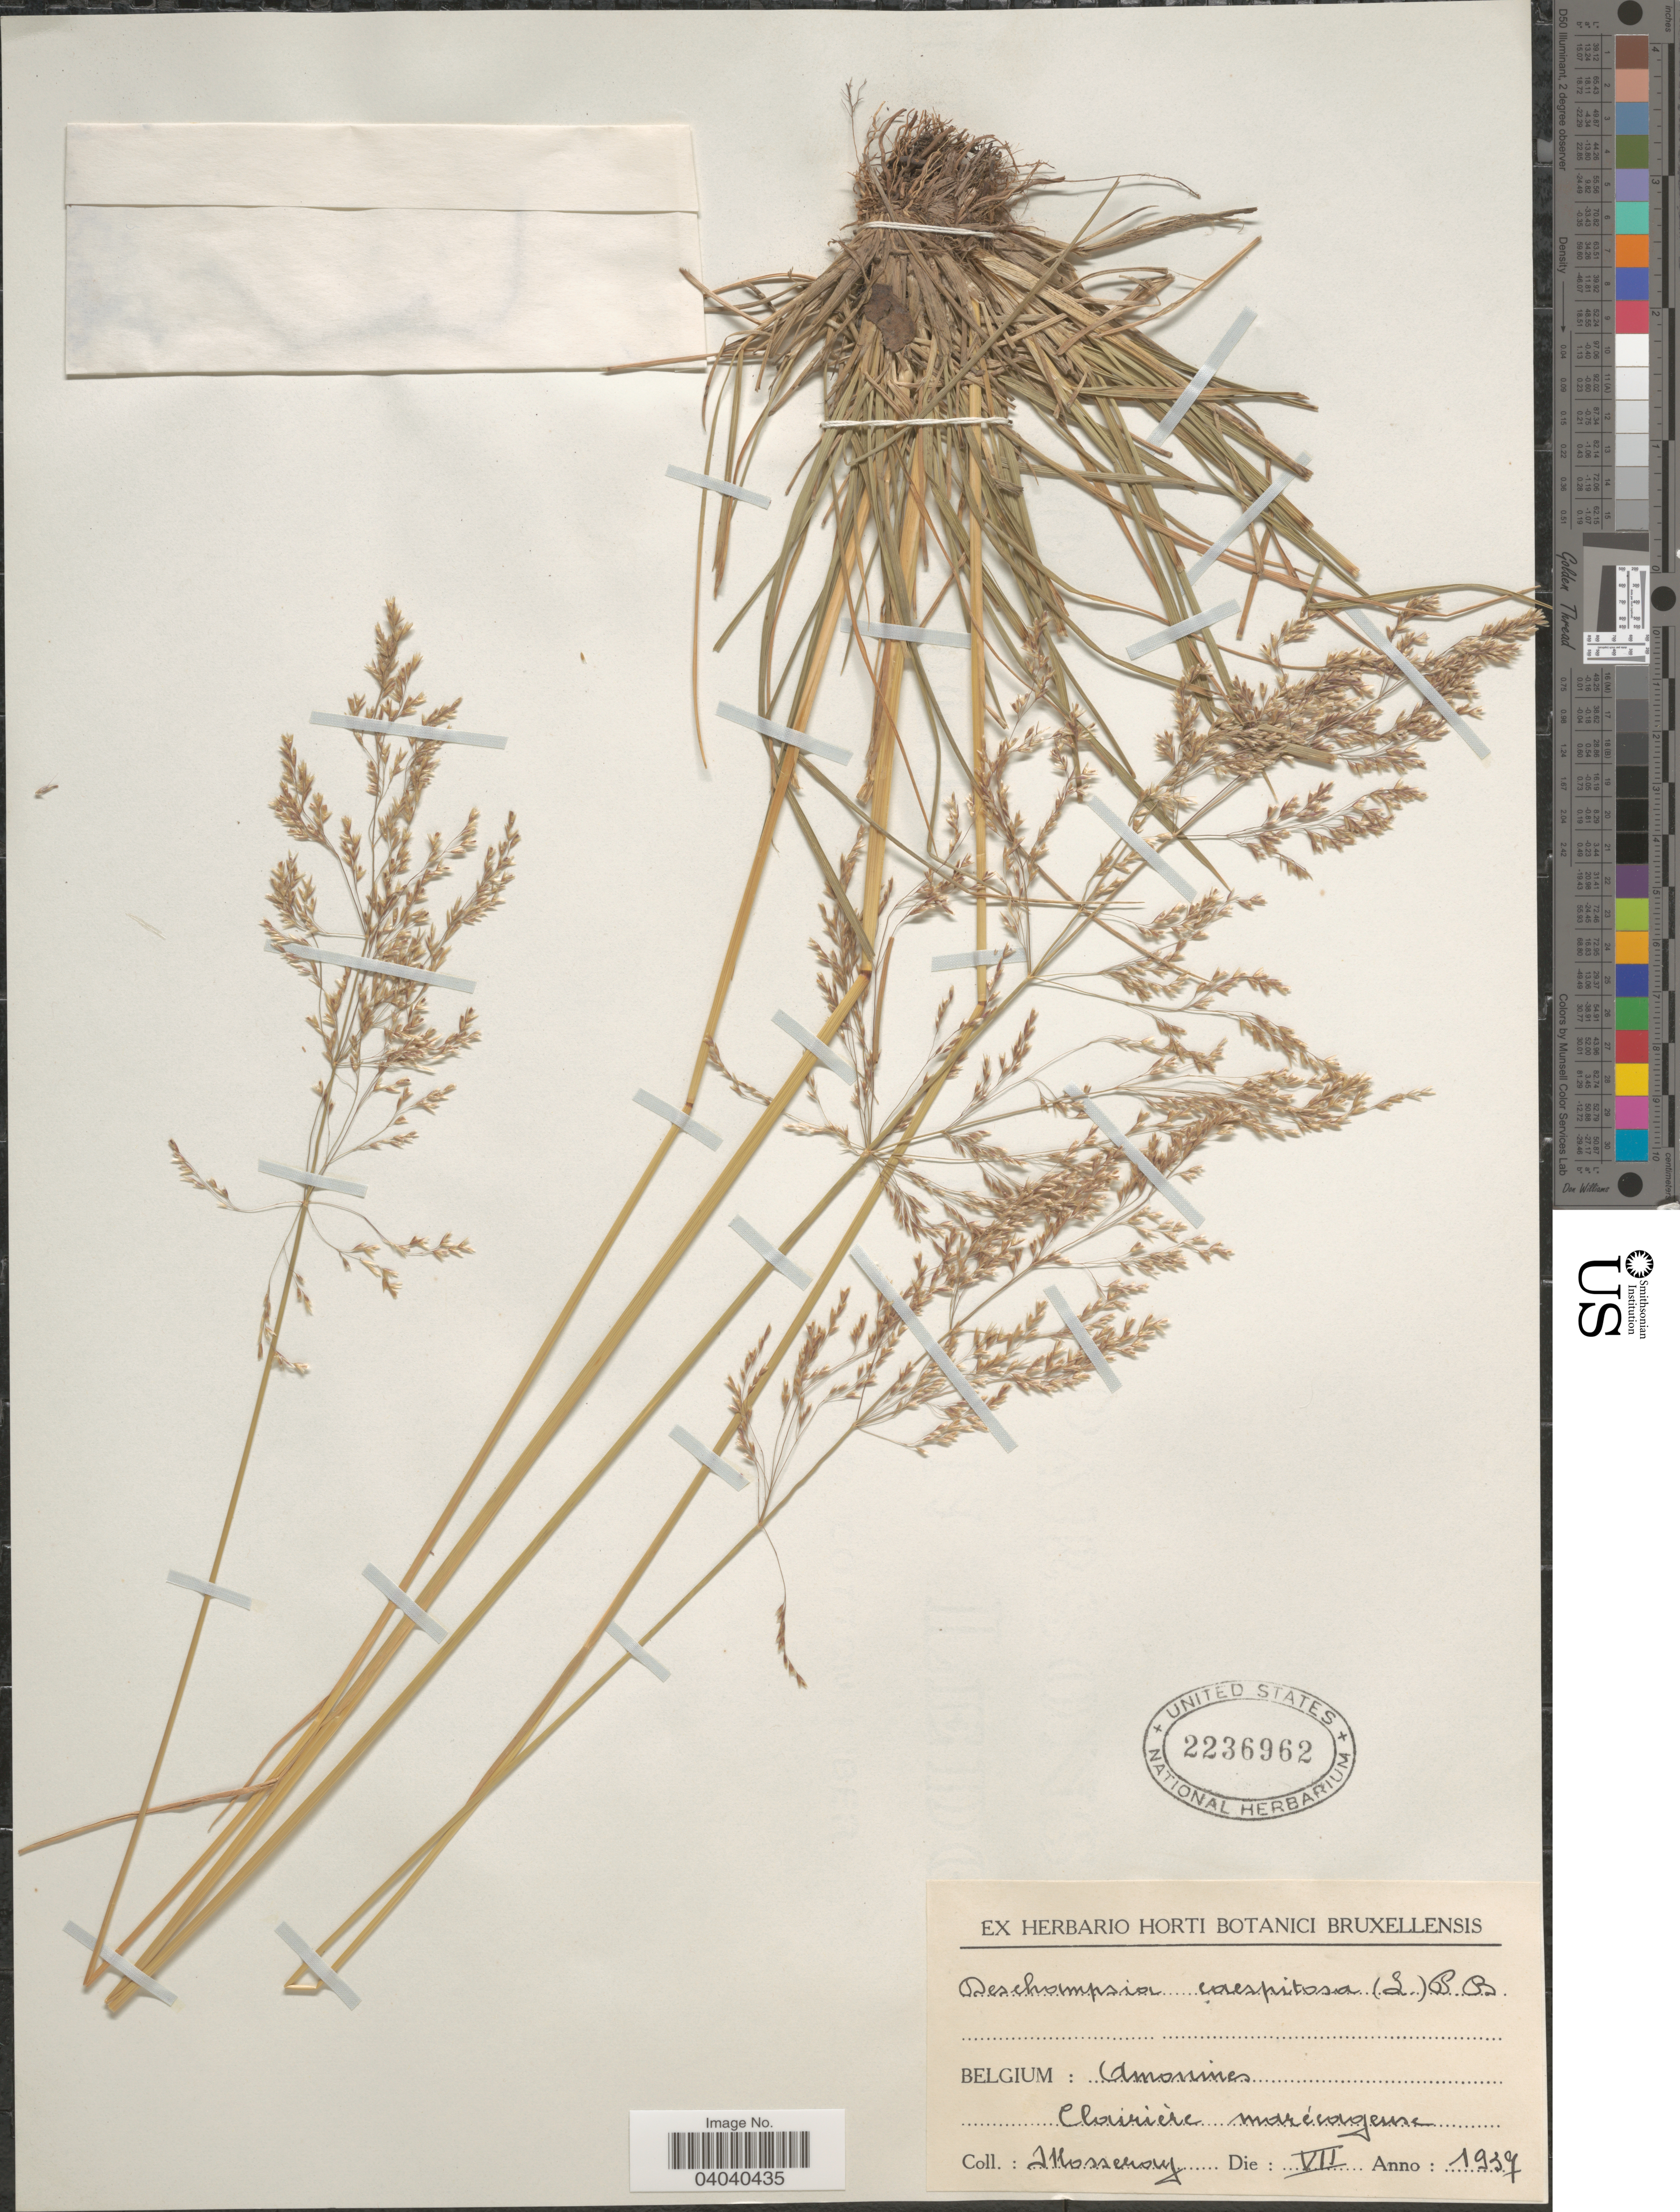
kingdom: Plantae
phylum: Tracheophyta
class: Liliopsida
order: Poales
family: Poaceae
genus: Deschampsia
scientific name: Deschampsia cespitosa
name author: (L.) P. Beauv.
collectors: Mosseray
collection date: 1937-07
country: Belgium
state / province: Wallonia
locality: Amonines.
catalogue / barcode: US 2236962